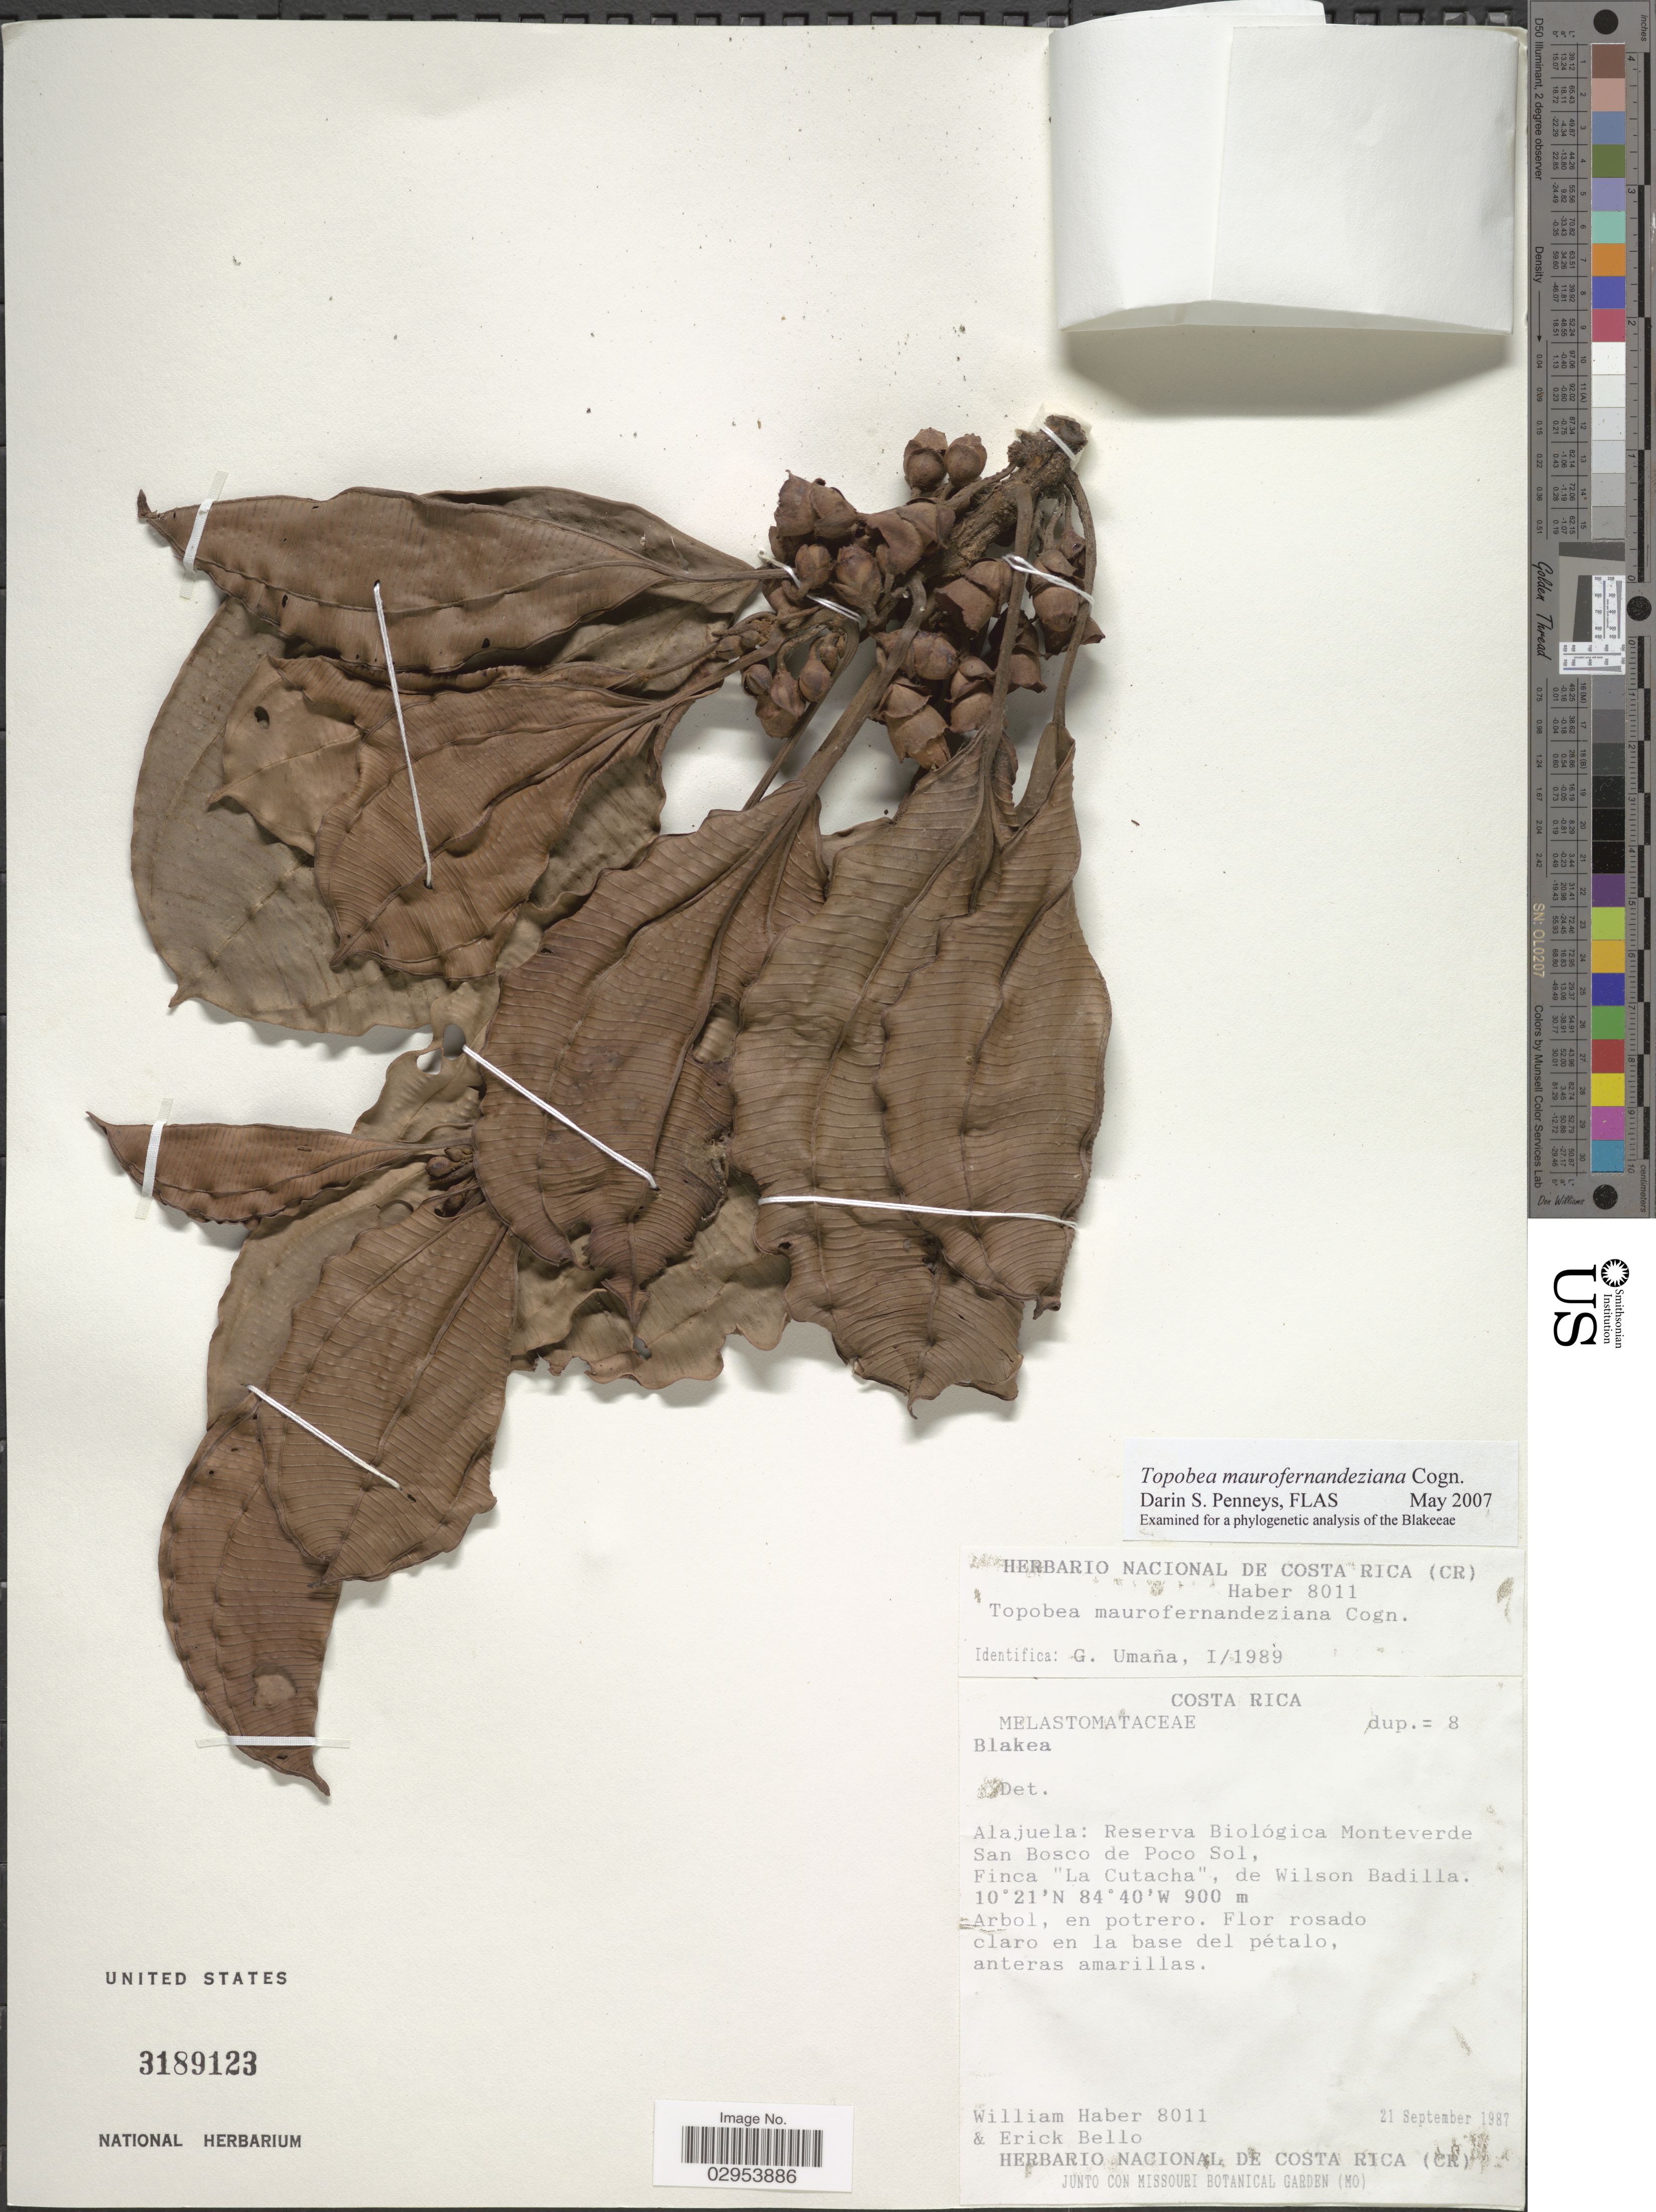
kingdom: Plantae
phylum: Tracheophyta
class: Magnoliopsida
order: Myrtales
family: Melastomataceae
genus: Topobea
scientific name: Topobea maurofernandeziana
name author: Cogn.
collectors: W. Haber & E. Bello C.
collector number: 8011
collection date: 1987-09-21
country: Costa Rica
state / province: Alajuela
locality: Reserva Biológica Monteverde San Bosco de Poco Sol, Finca "La Cutacha", de Wilson Badilla.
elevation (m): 900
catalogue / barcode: US 3189123